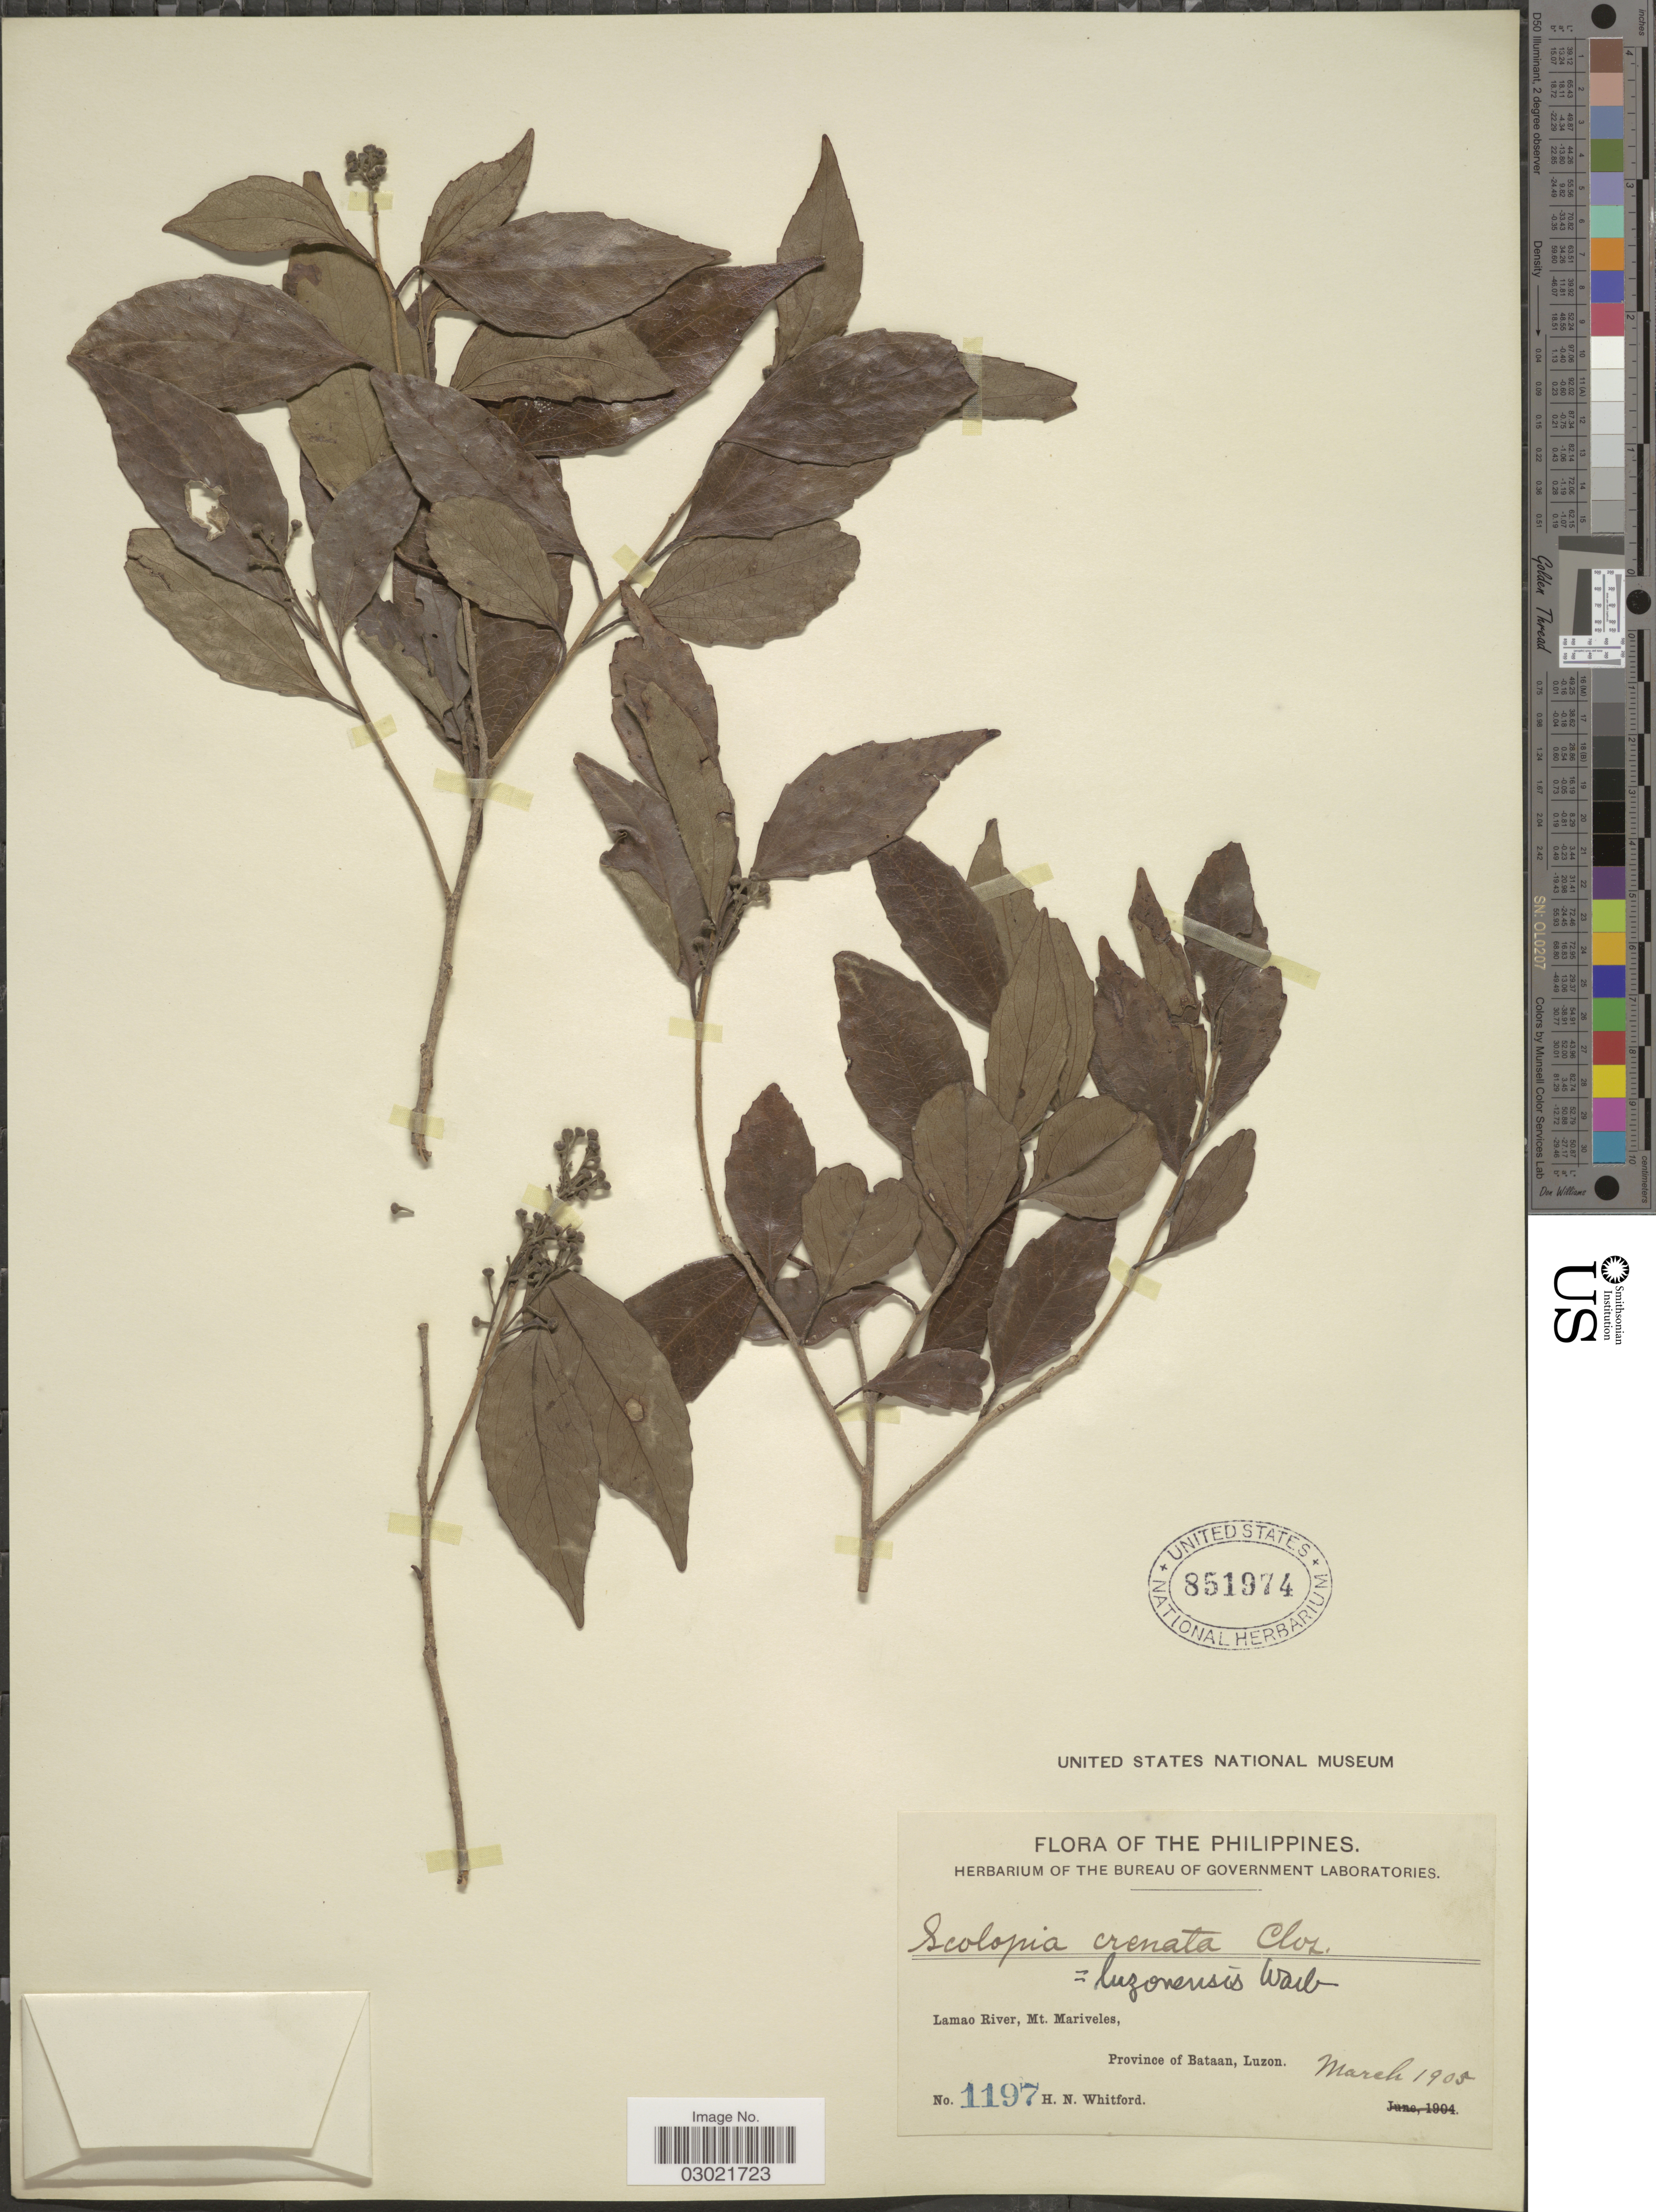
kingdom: Plantae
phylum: Tracheophyta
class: Magnoliopsida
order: Malpighiales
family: Salicaceae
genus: Scolopia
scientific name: Scolopia luzonensis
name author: (C. Presl) Warb.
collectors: H. N. Whitford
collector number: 1197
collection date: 1905-03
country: Philippines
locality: Lamao River, Mt. Mariveles, Province of Bataan, Luzon.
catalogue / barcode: US 851974